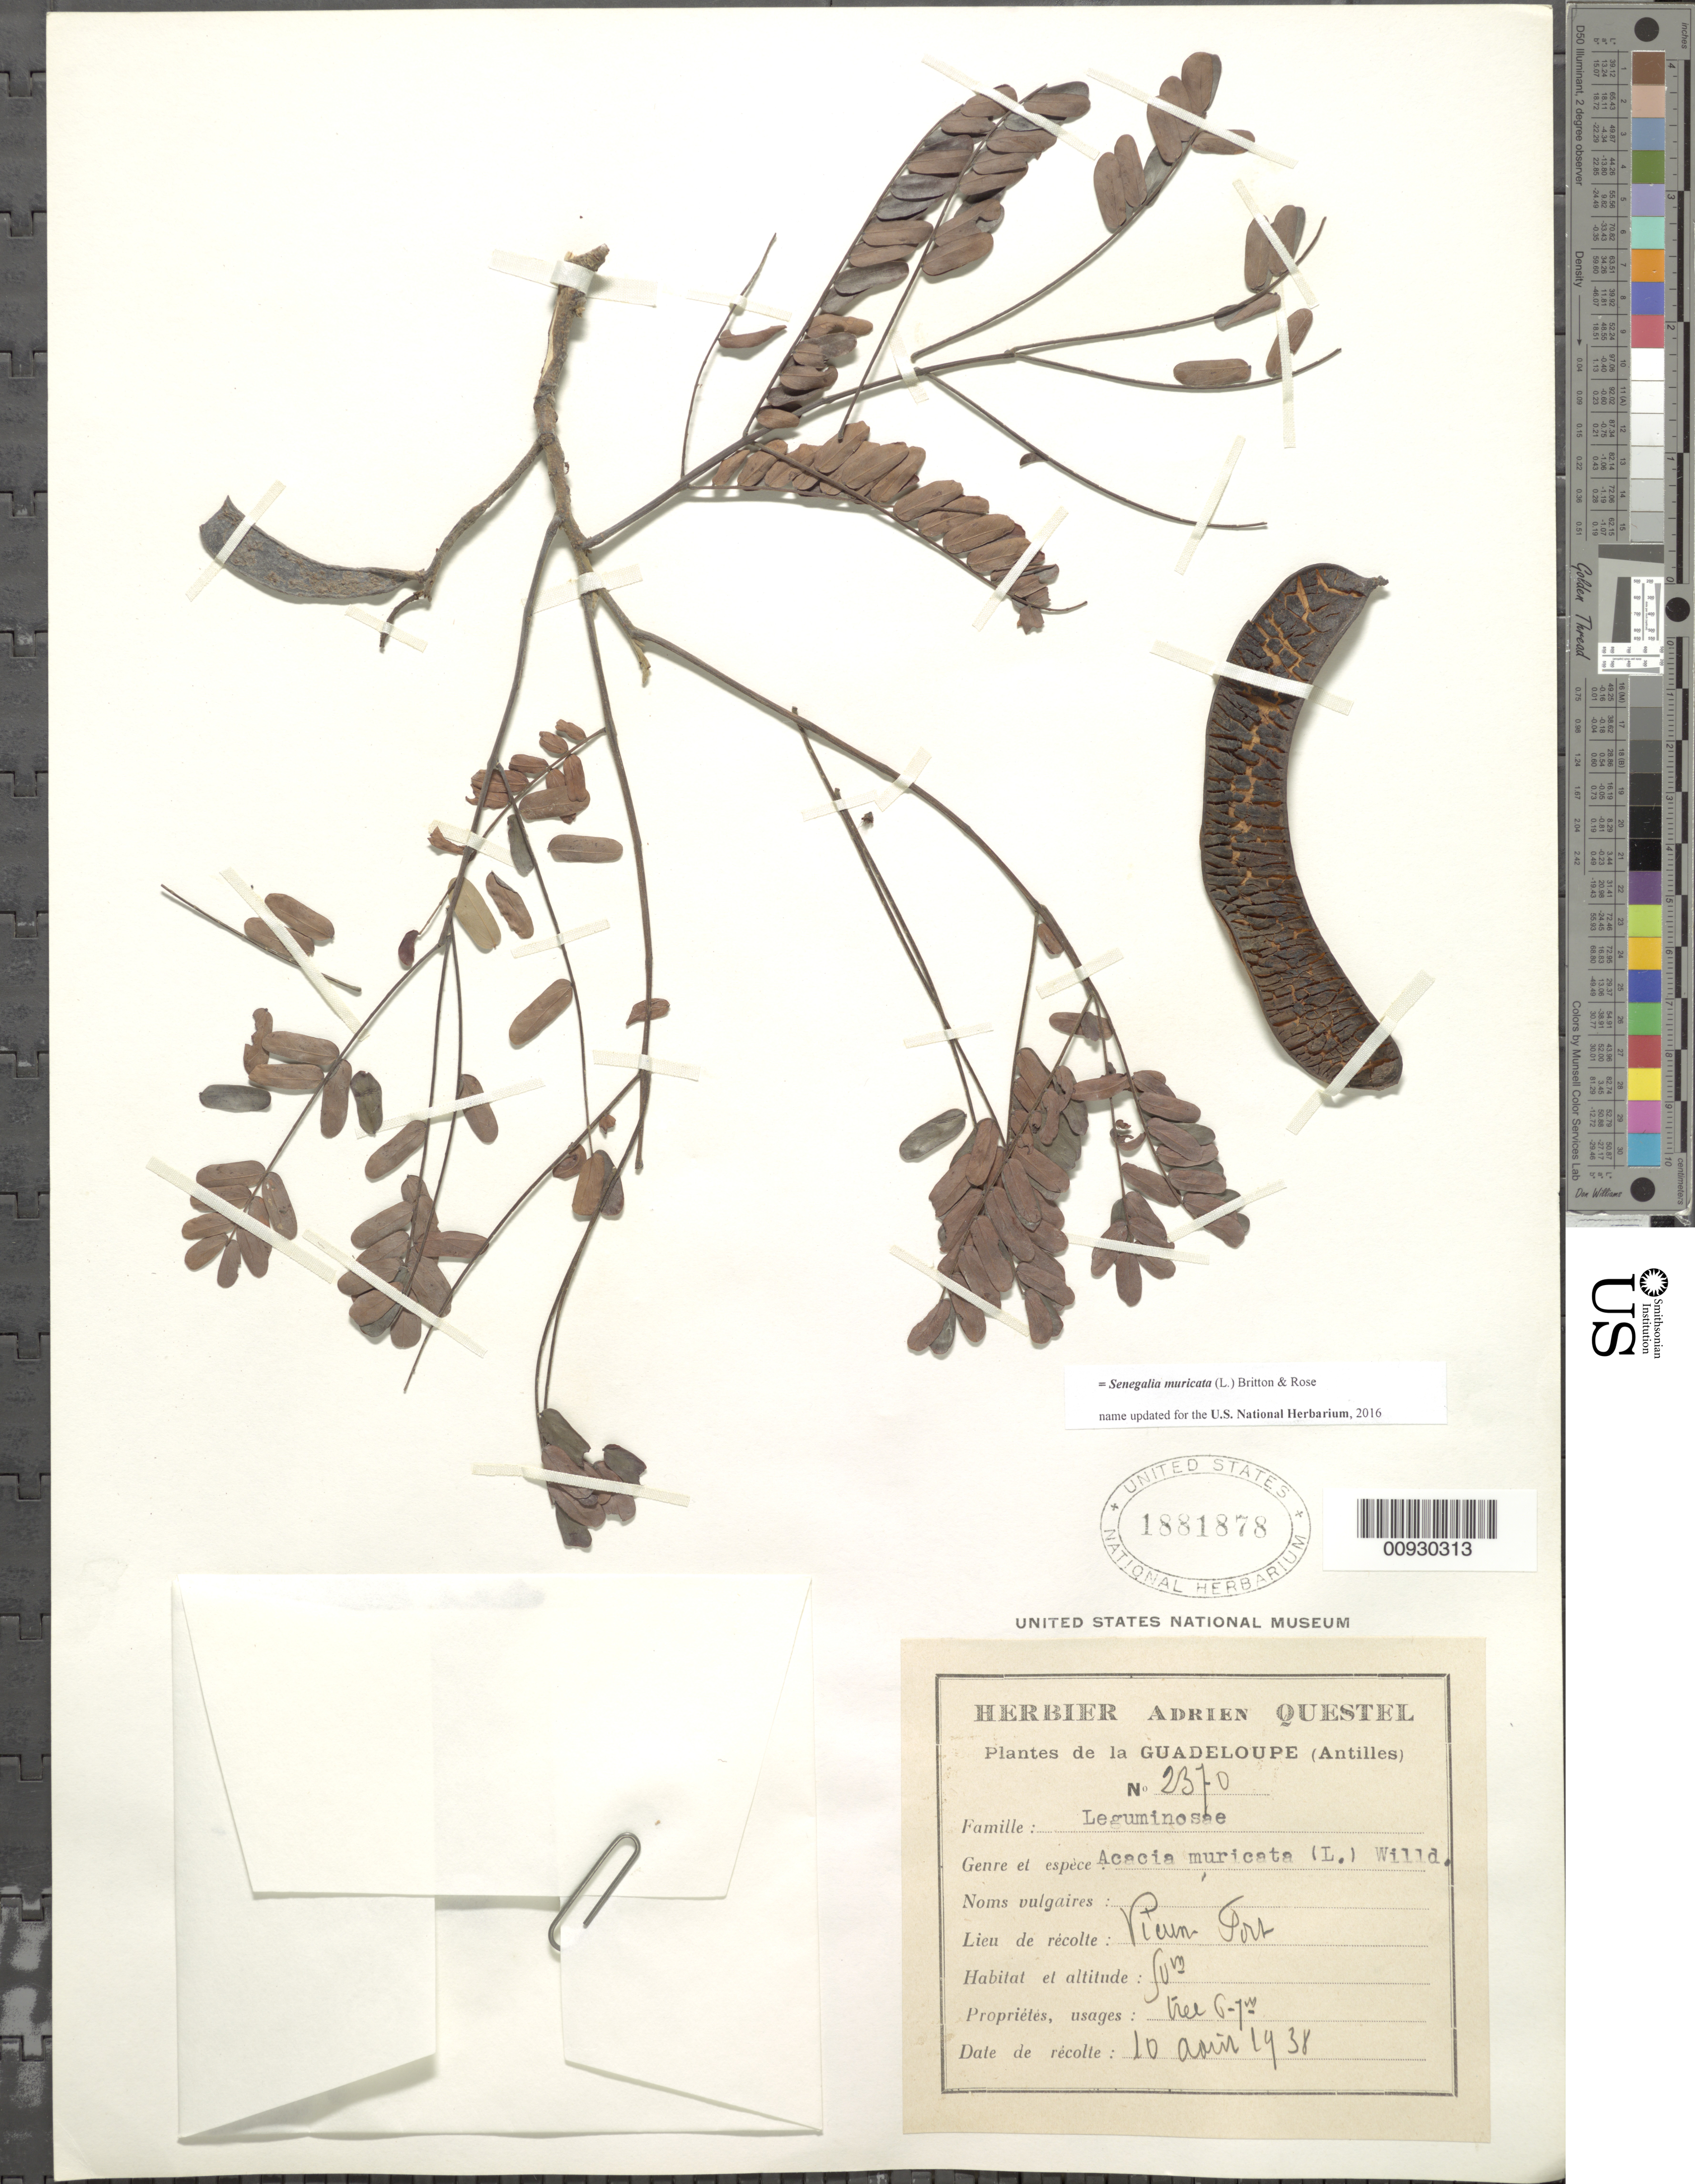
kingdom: Plantae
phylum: Tracheophyta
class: Magnoliopsida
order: Fabales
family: Fabaceae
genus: Parasenegalia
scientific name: Parasenegalia muricata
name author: (L.) Seigler & Ebinger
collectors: A. Questel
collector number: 2370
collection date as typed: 10 Apr 1938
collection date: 1938-04-10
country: Guadeloupe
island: Basse Terre [Guadeloupe]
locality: Vicum Port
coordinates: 0 N, 0 E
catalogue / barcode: US 1881878